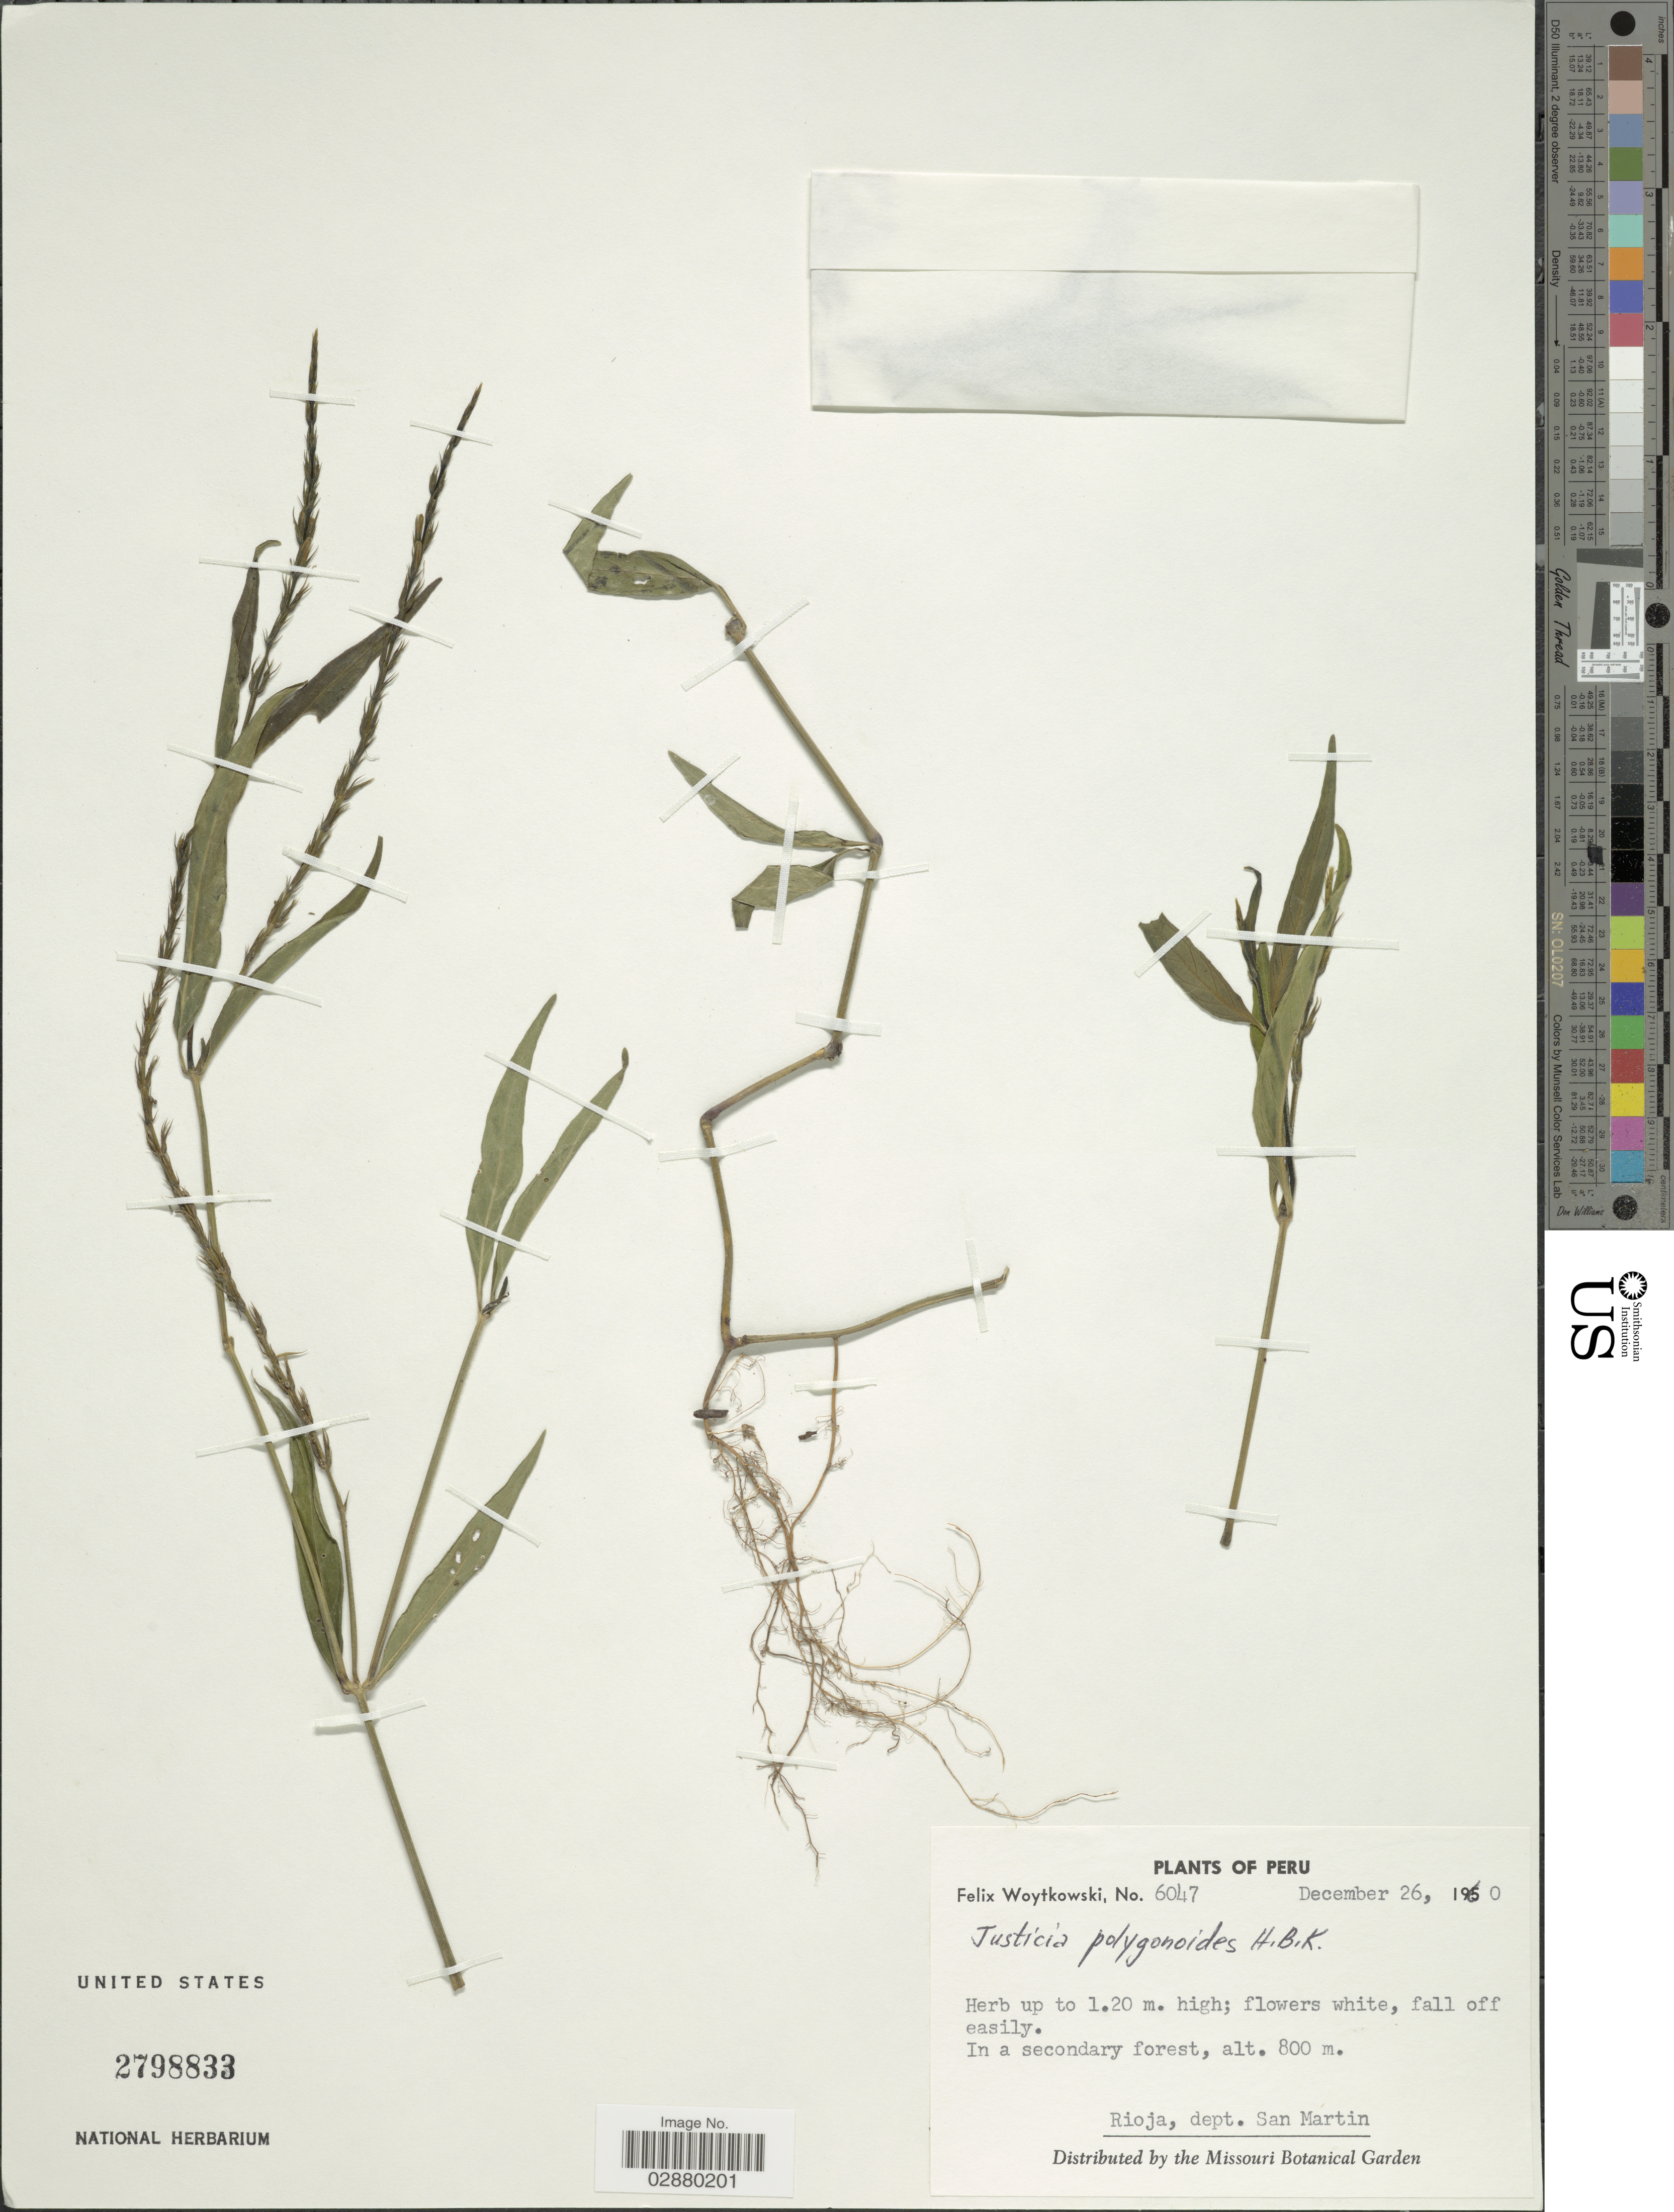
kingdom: Plantae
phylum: Tracheophyta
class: Magnoliopsida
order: Lamiales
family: Acanthaceae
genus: Justicia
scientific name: Justicia polygonoides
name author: Kunth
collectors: F. Woytkowski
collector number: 6047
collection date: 1960-12-26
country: Peru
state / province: San Martín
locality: Rioja, Dept. San Martin.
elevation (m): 800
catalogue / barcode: US 2798833